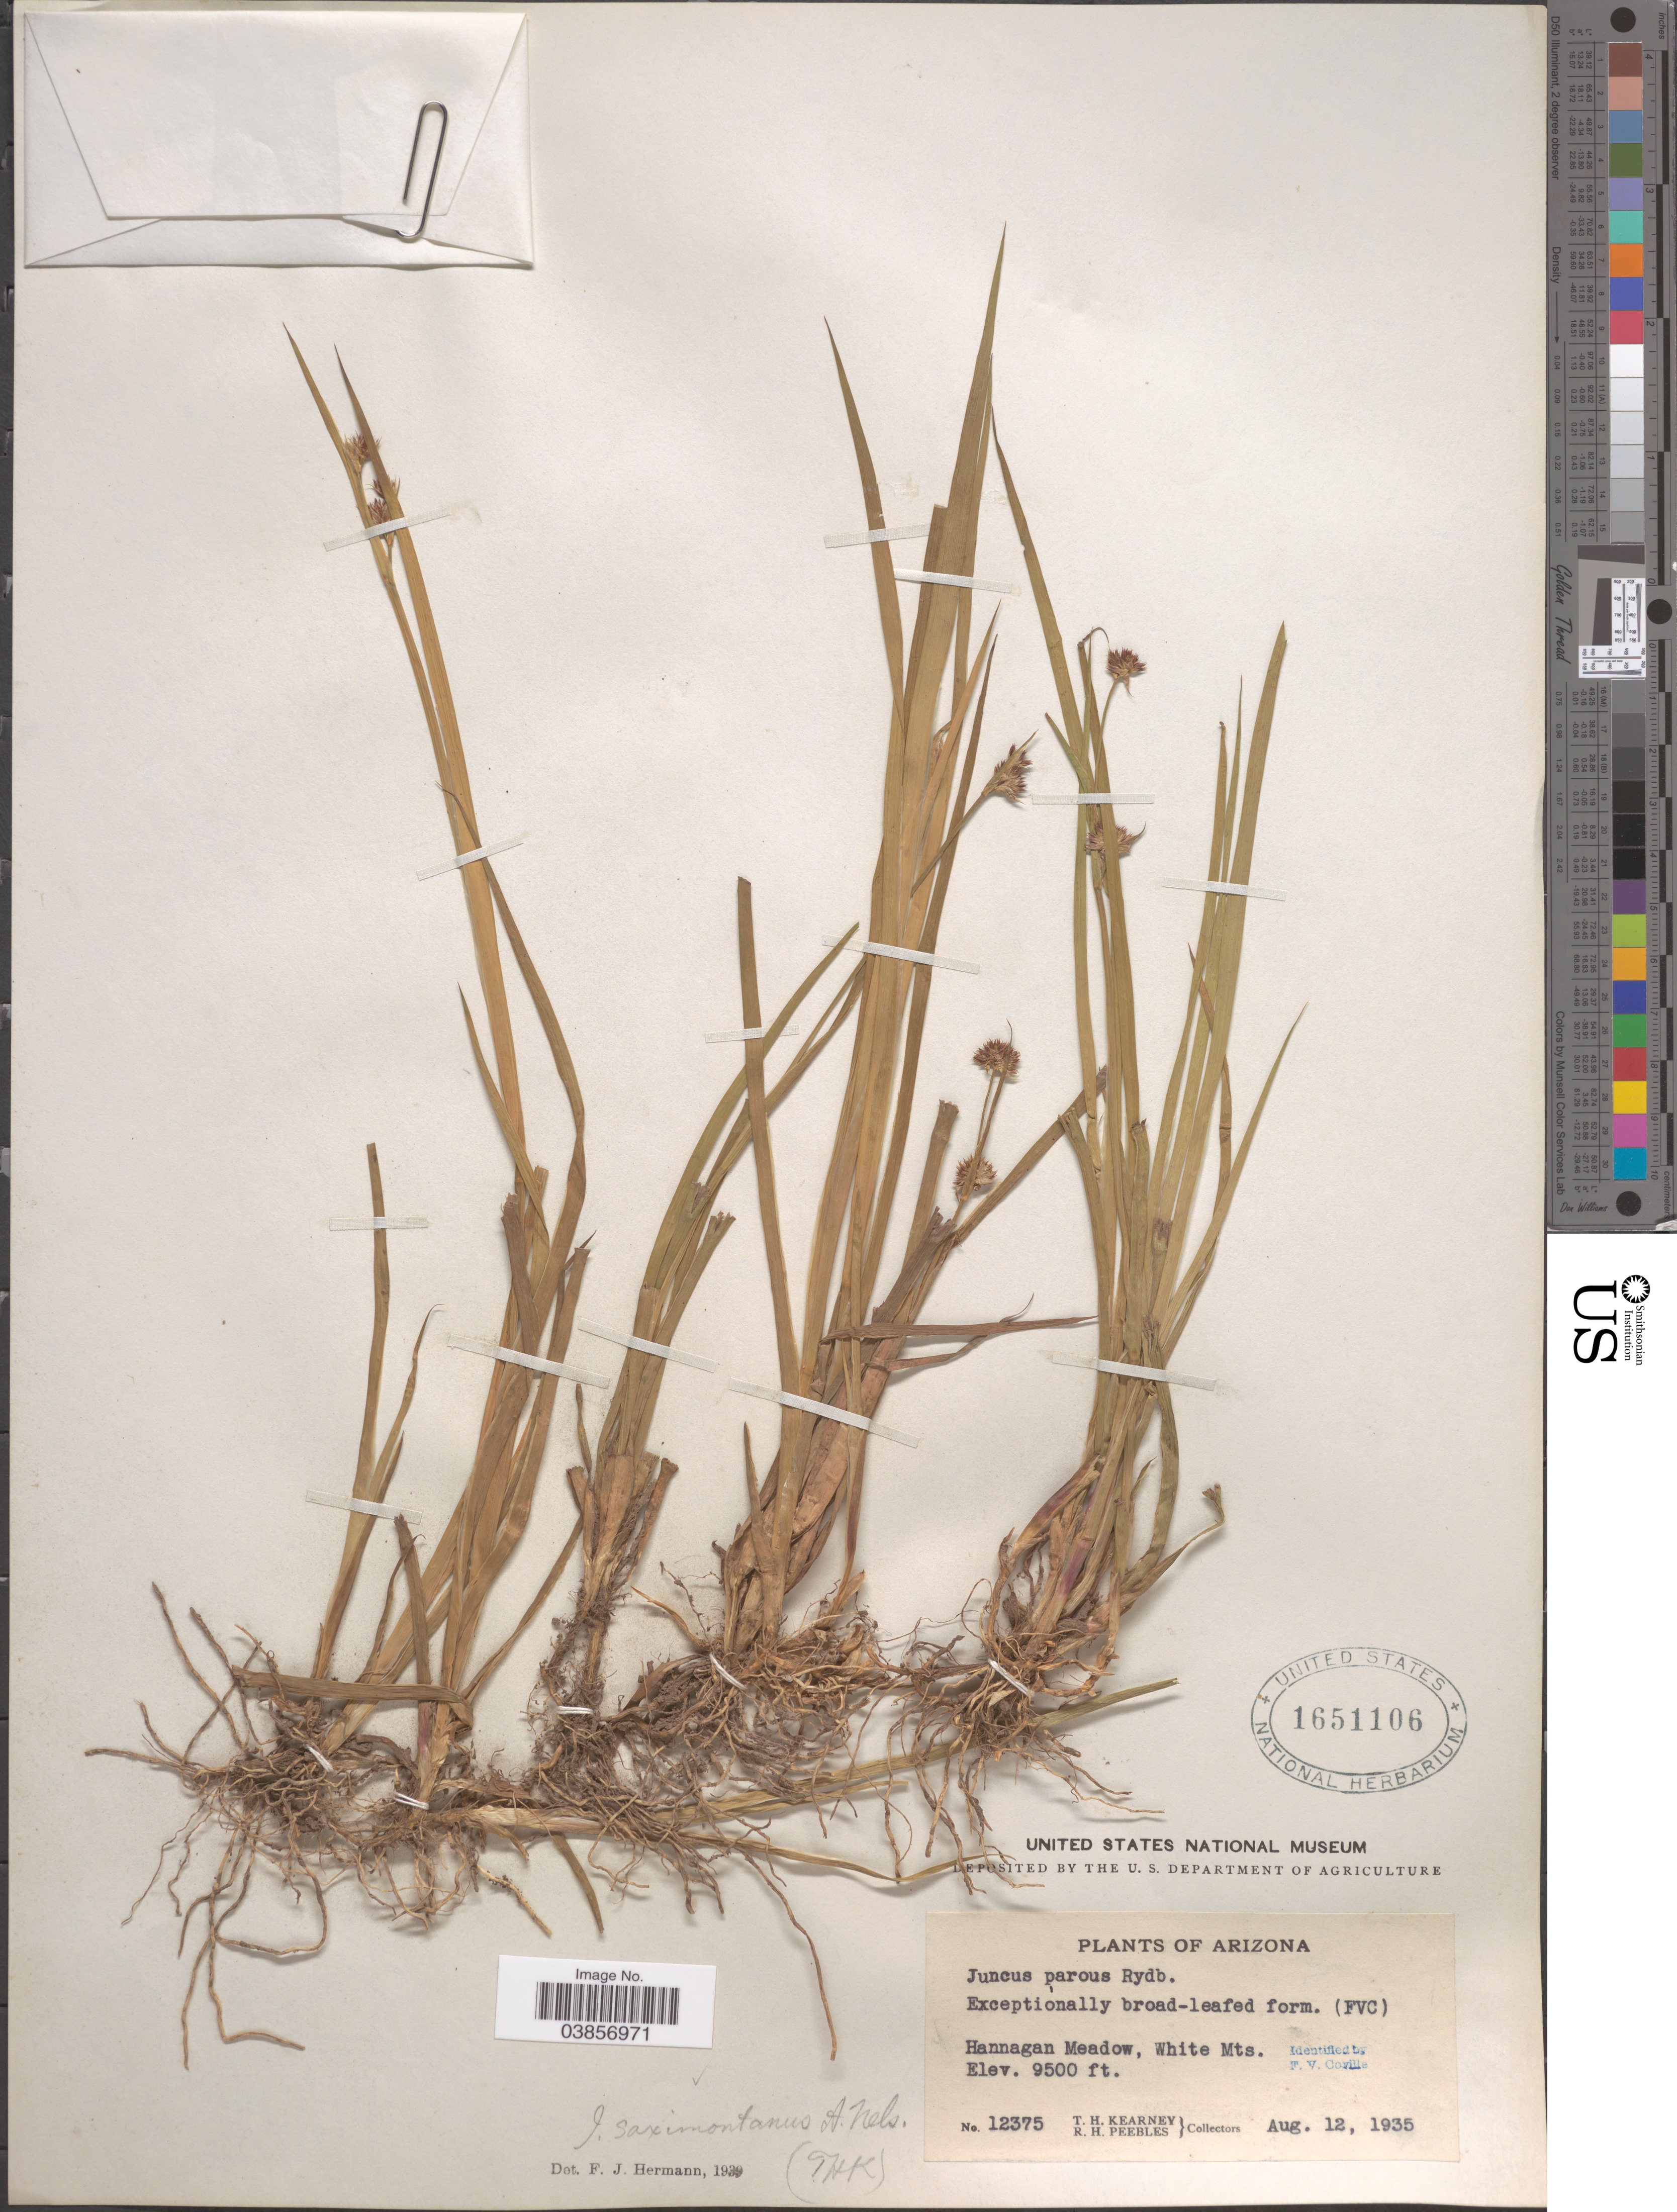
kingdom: Plantae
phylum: Tracheophyta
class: Liliopsida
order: Poales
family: Juncaceae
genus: Juncus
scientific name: Juncus saximontanus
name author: A. Nelson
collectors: T. H. Kearney & R. H. Peebles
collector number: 12375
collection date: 1935-08-12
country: United States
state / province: Arizona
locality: Hannagan Meadow, White Mts.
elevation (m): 2896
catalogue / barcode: US 1651106